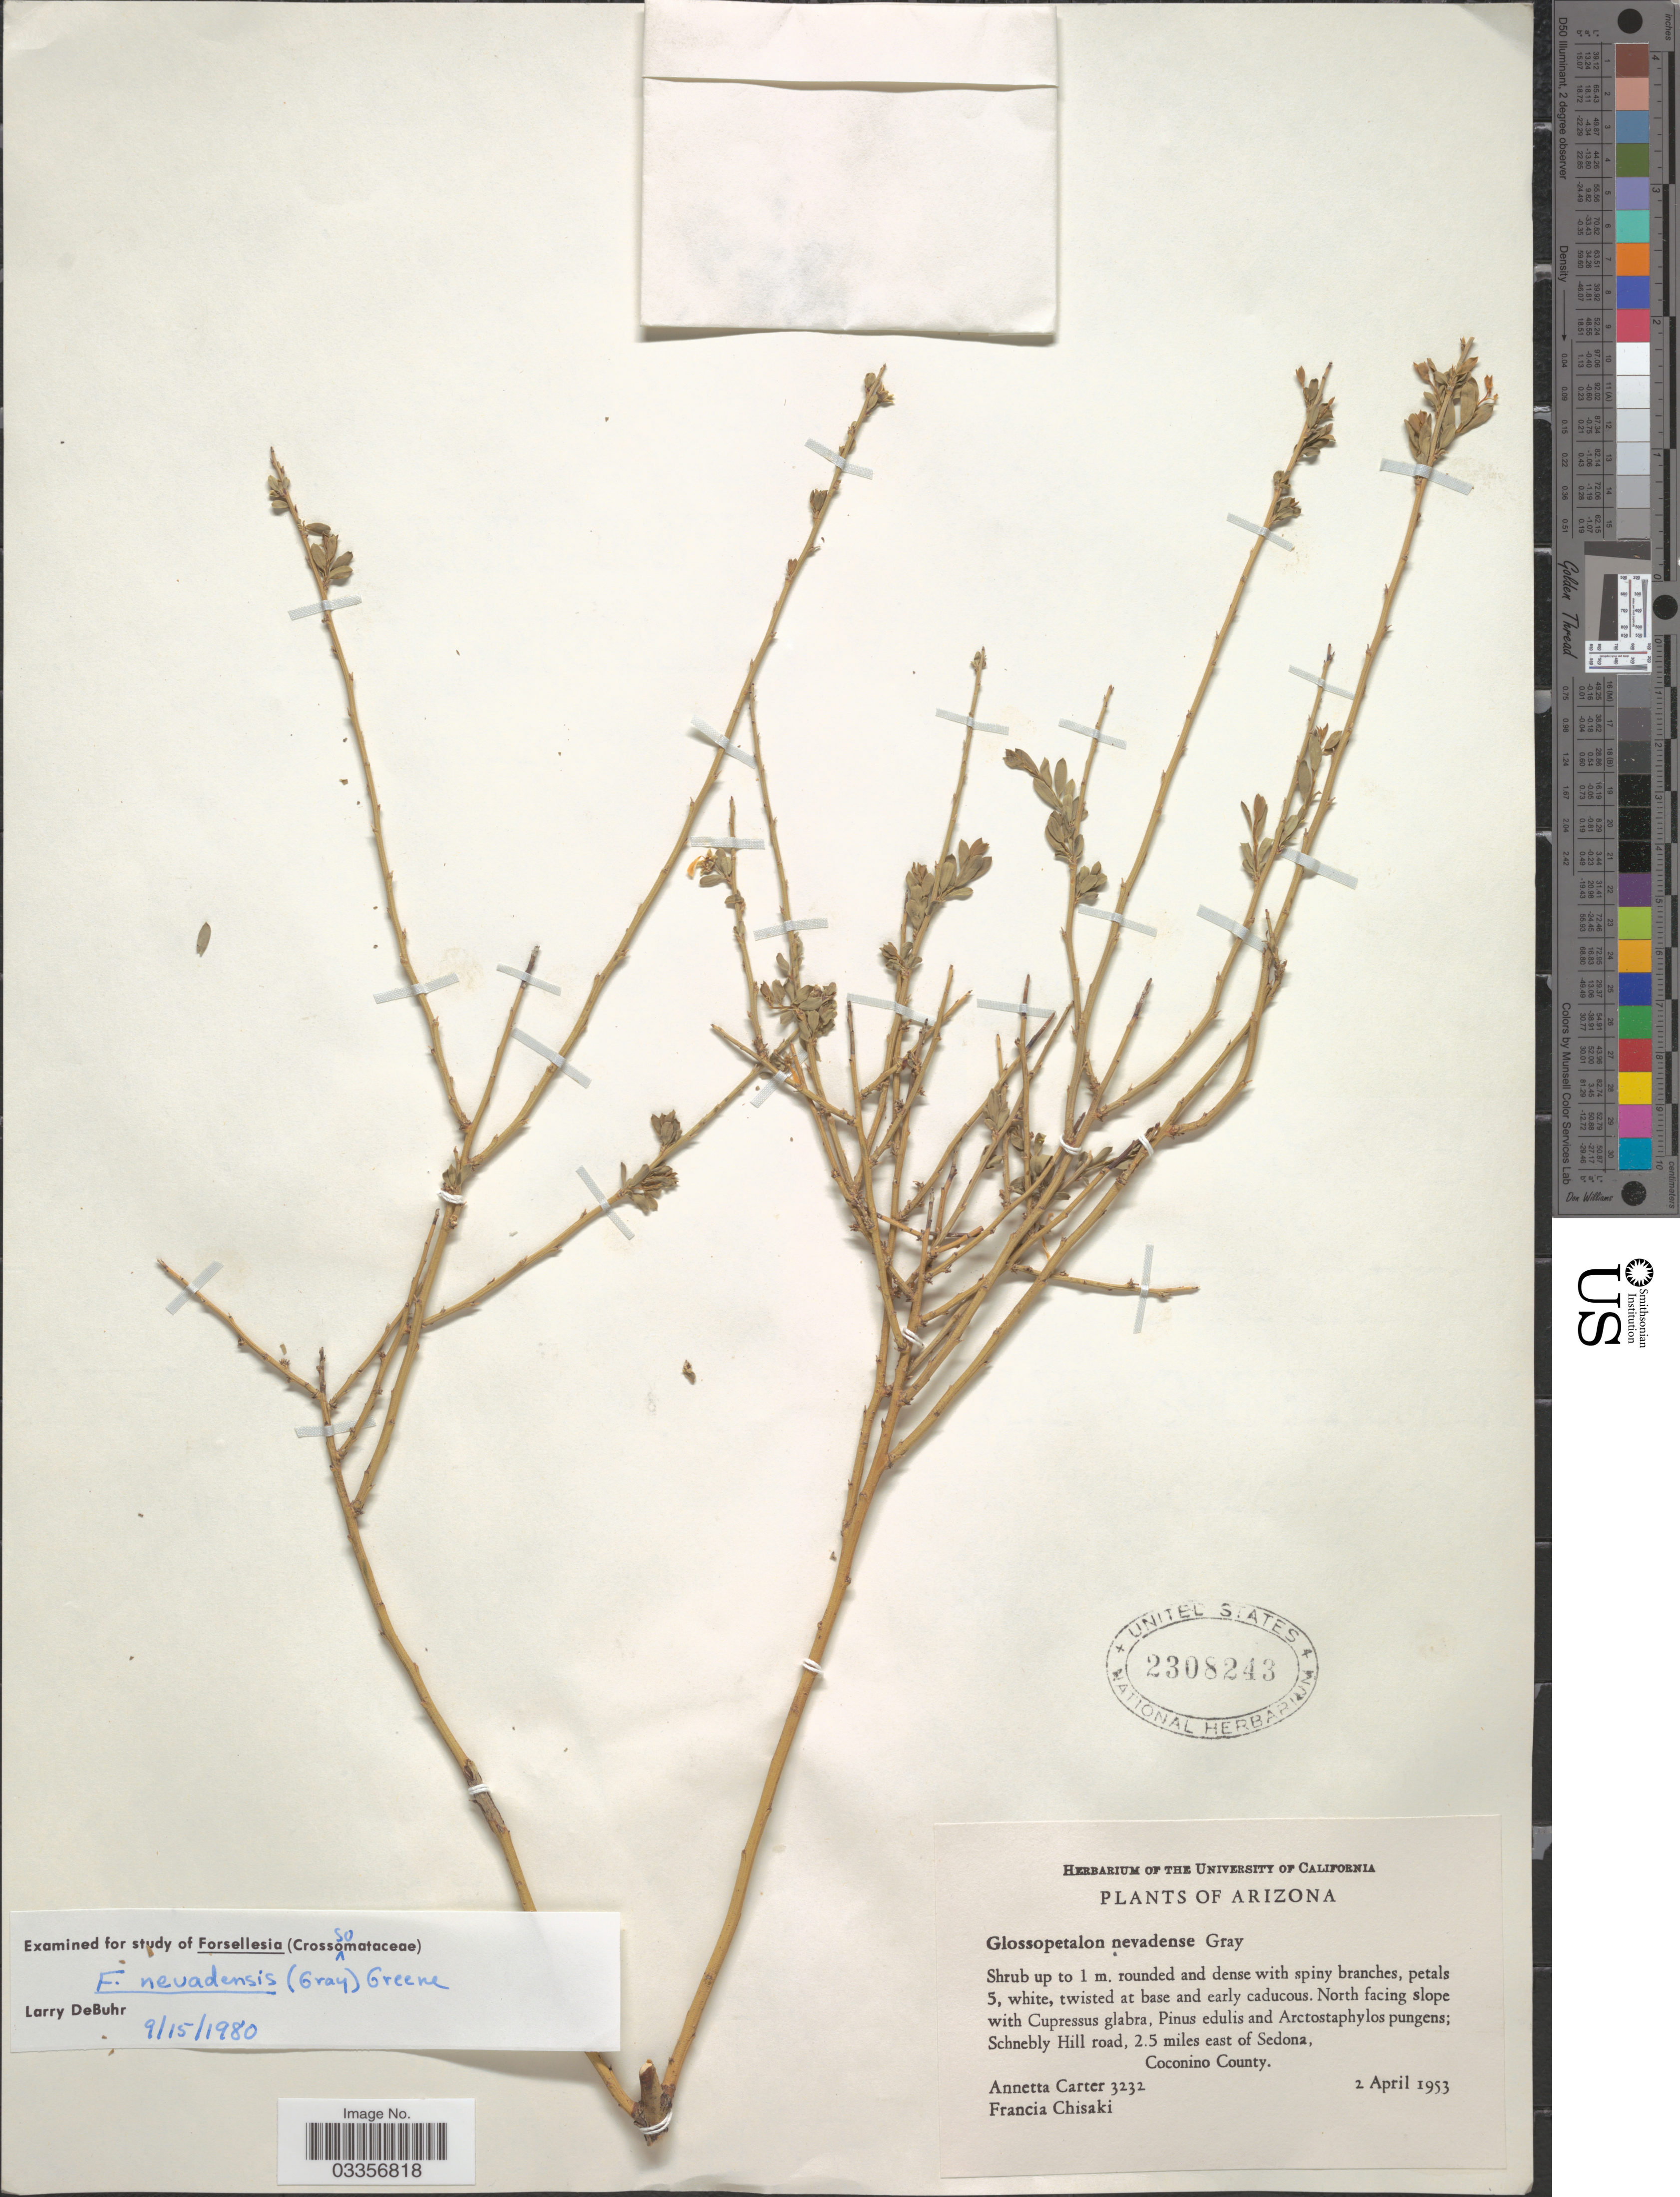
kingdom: Plantae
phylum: Tracheophyta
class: Magnoliopsida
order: Crossosomatales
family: Crossosomataceae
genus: Glossopetalon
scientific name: Glossopetalon spinescens var. aridum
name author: M.E. Jones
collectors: A. Carter & F. Chisaki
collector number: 3232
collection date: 1953-04-02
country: United States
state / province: Arizona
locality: Schnebly Hill road, 2.5 miles east of Sedona, Coconino County.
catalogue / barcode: US 2308243